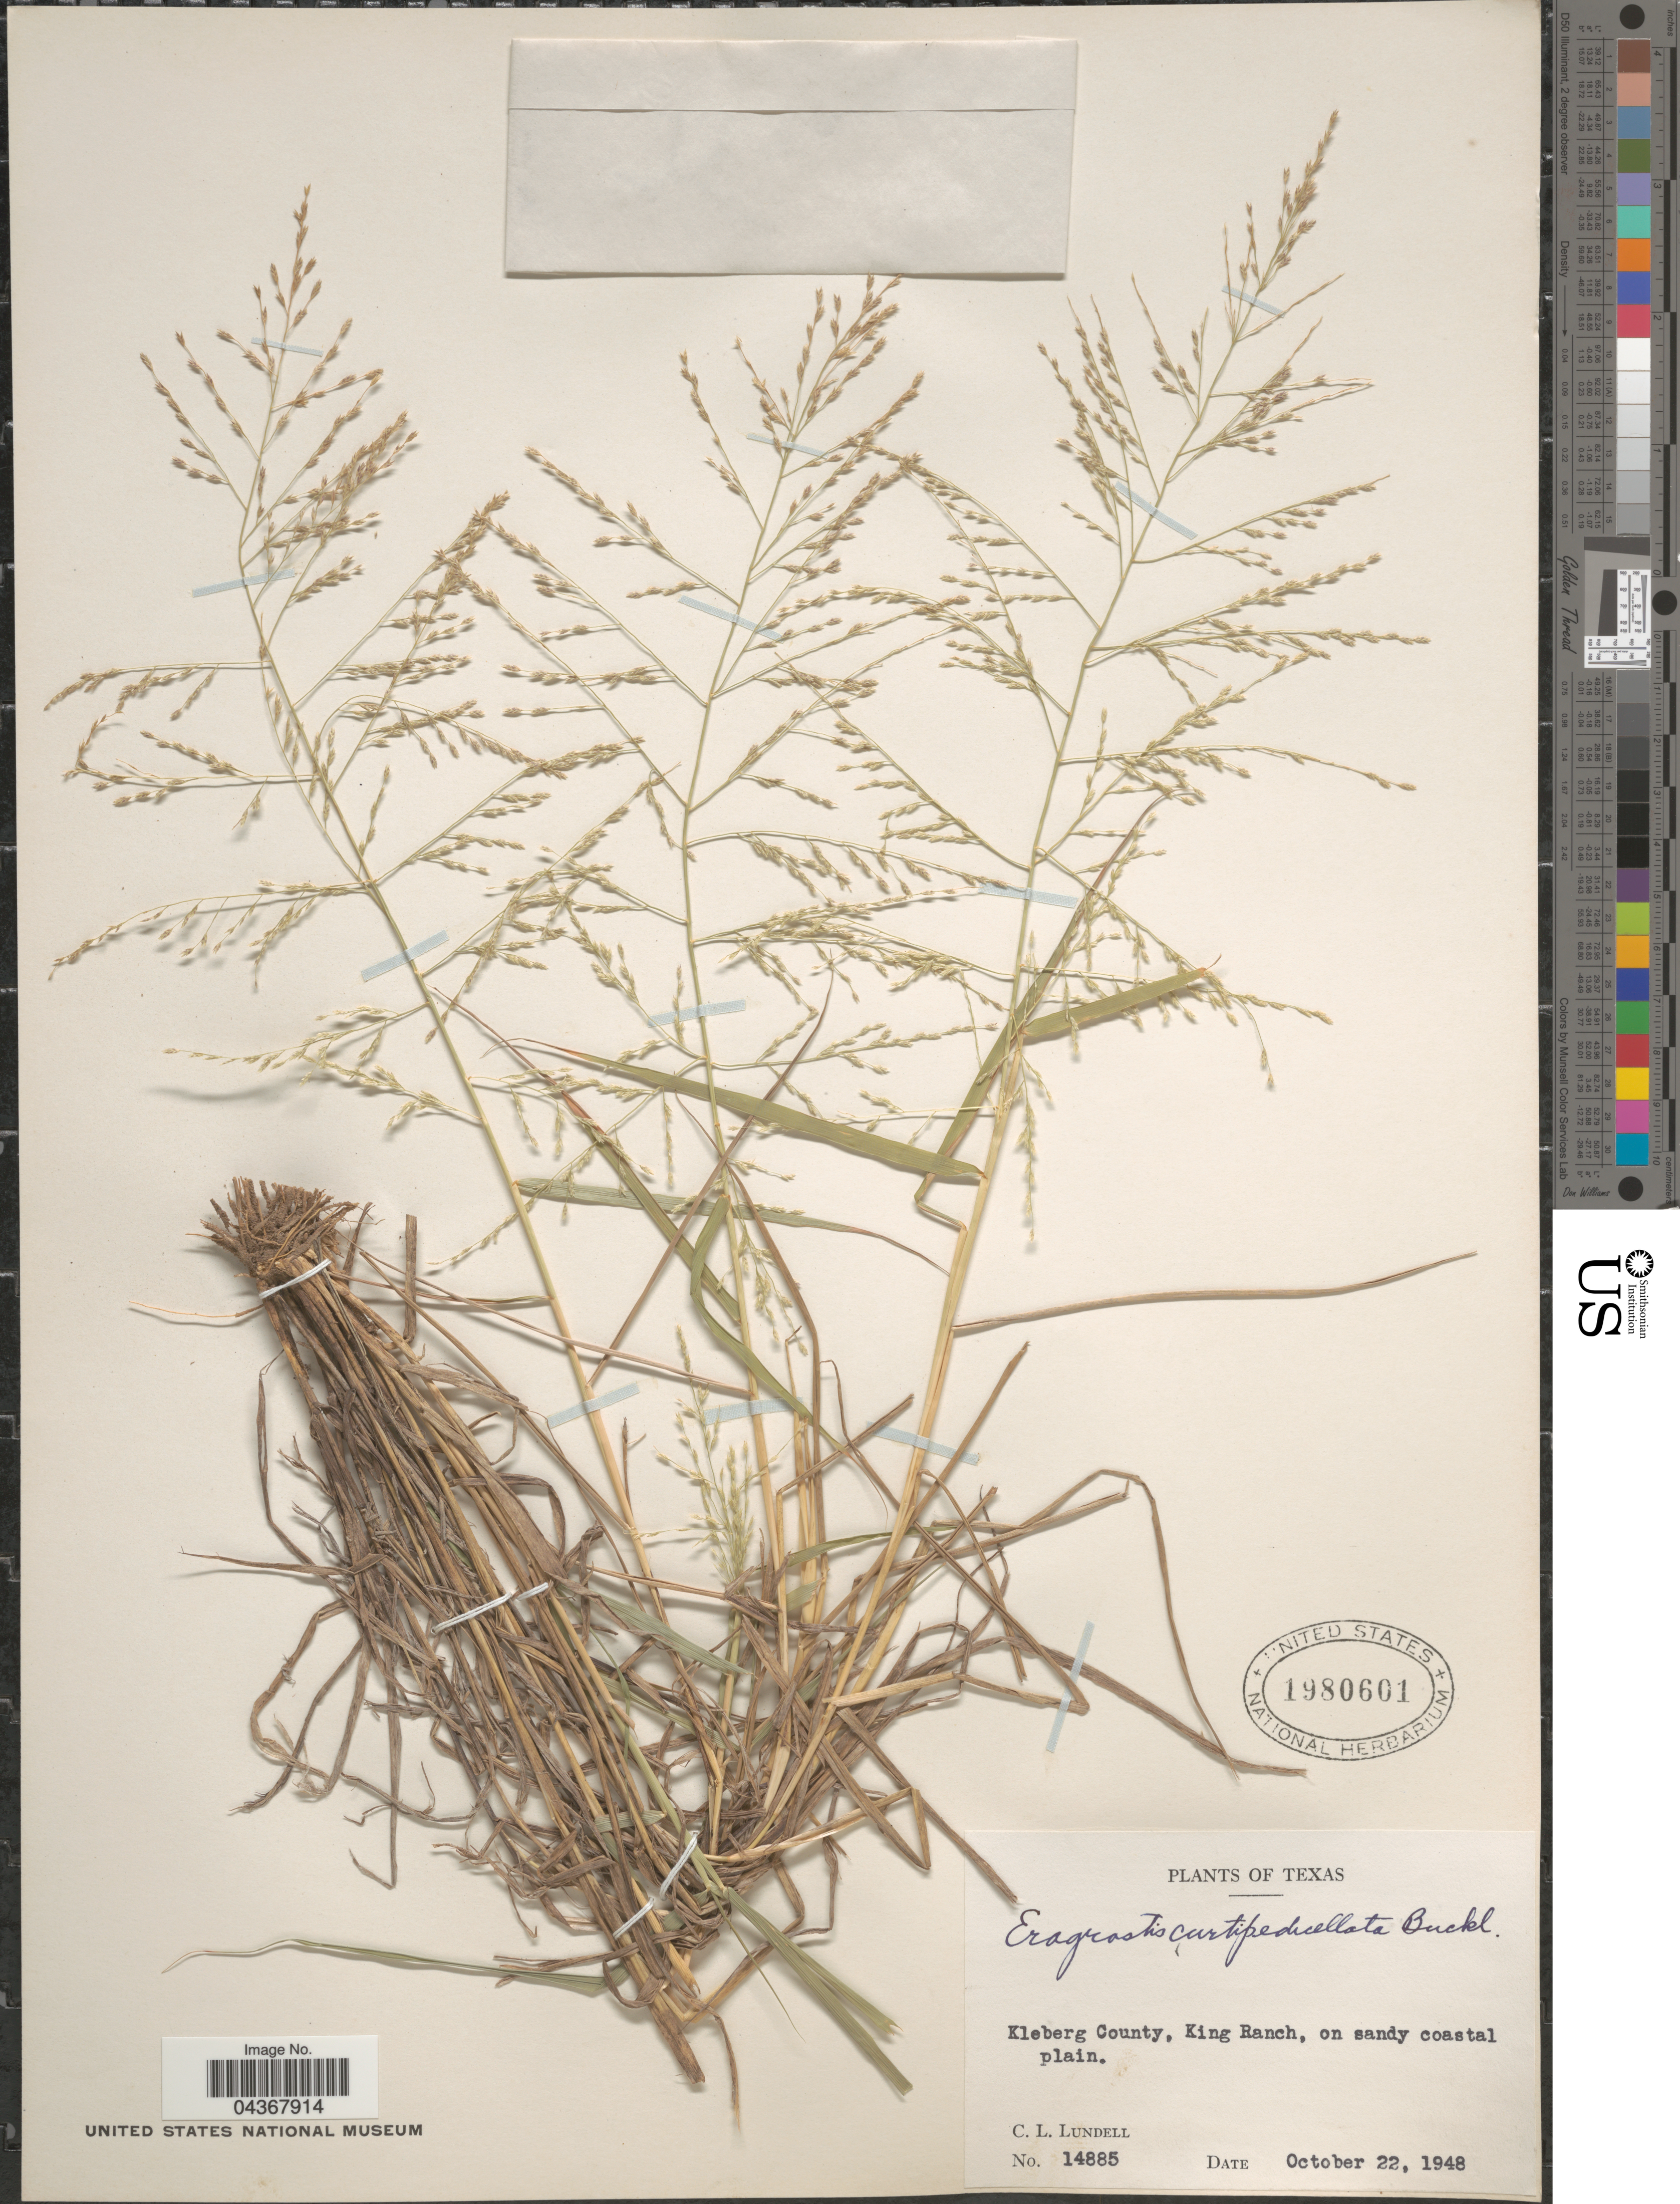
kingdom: Plantae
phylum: Tracheophyta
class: Liliopsida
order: Poales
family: Poaceae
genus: Eragrostis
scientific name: Eragrostis curtipedicellata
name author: Buckley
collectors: C. L. Lundell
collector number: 14885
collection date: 1948-10-22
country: United States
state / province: Texas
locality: Kleberg County, King Ranch, on sandy coastal plain.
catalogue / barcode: US 1980601